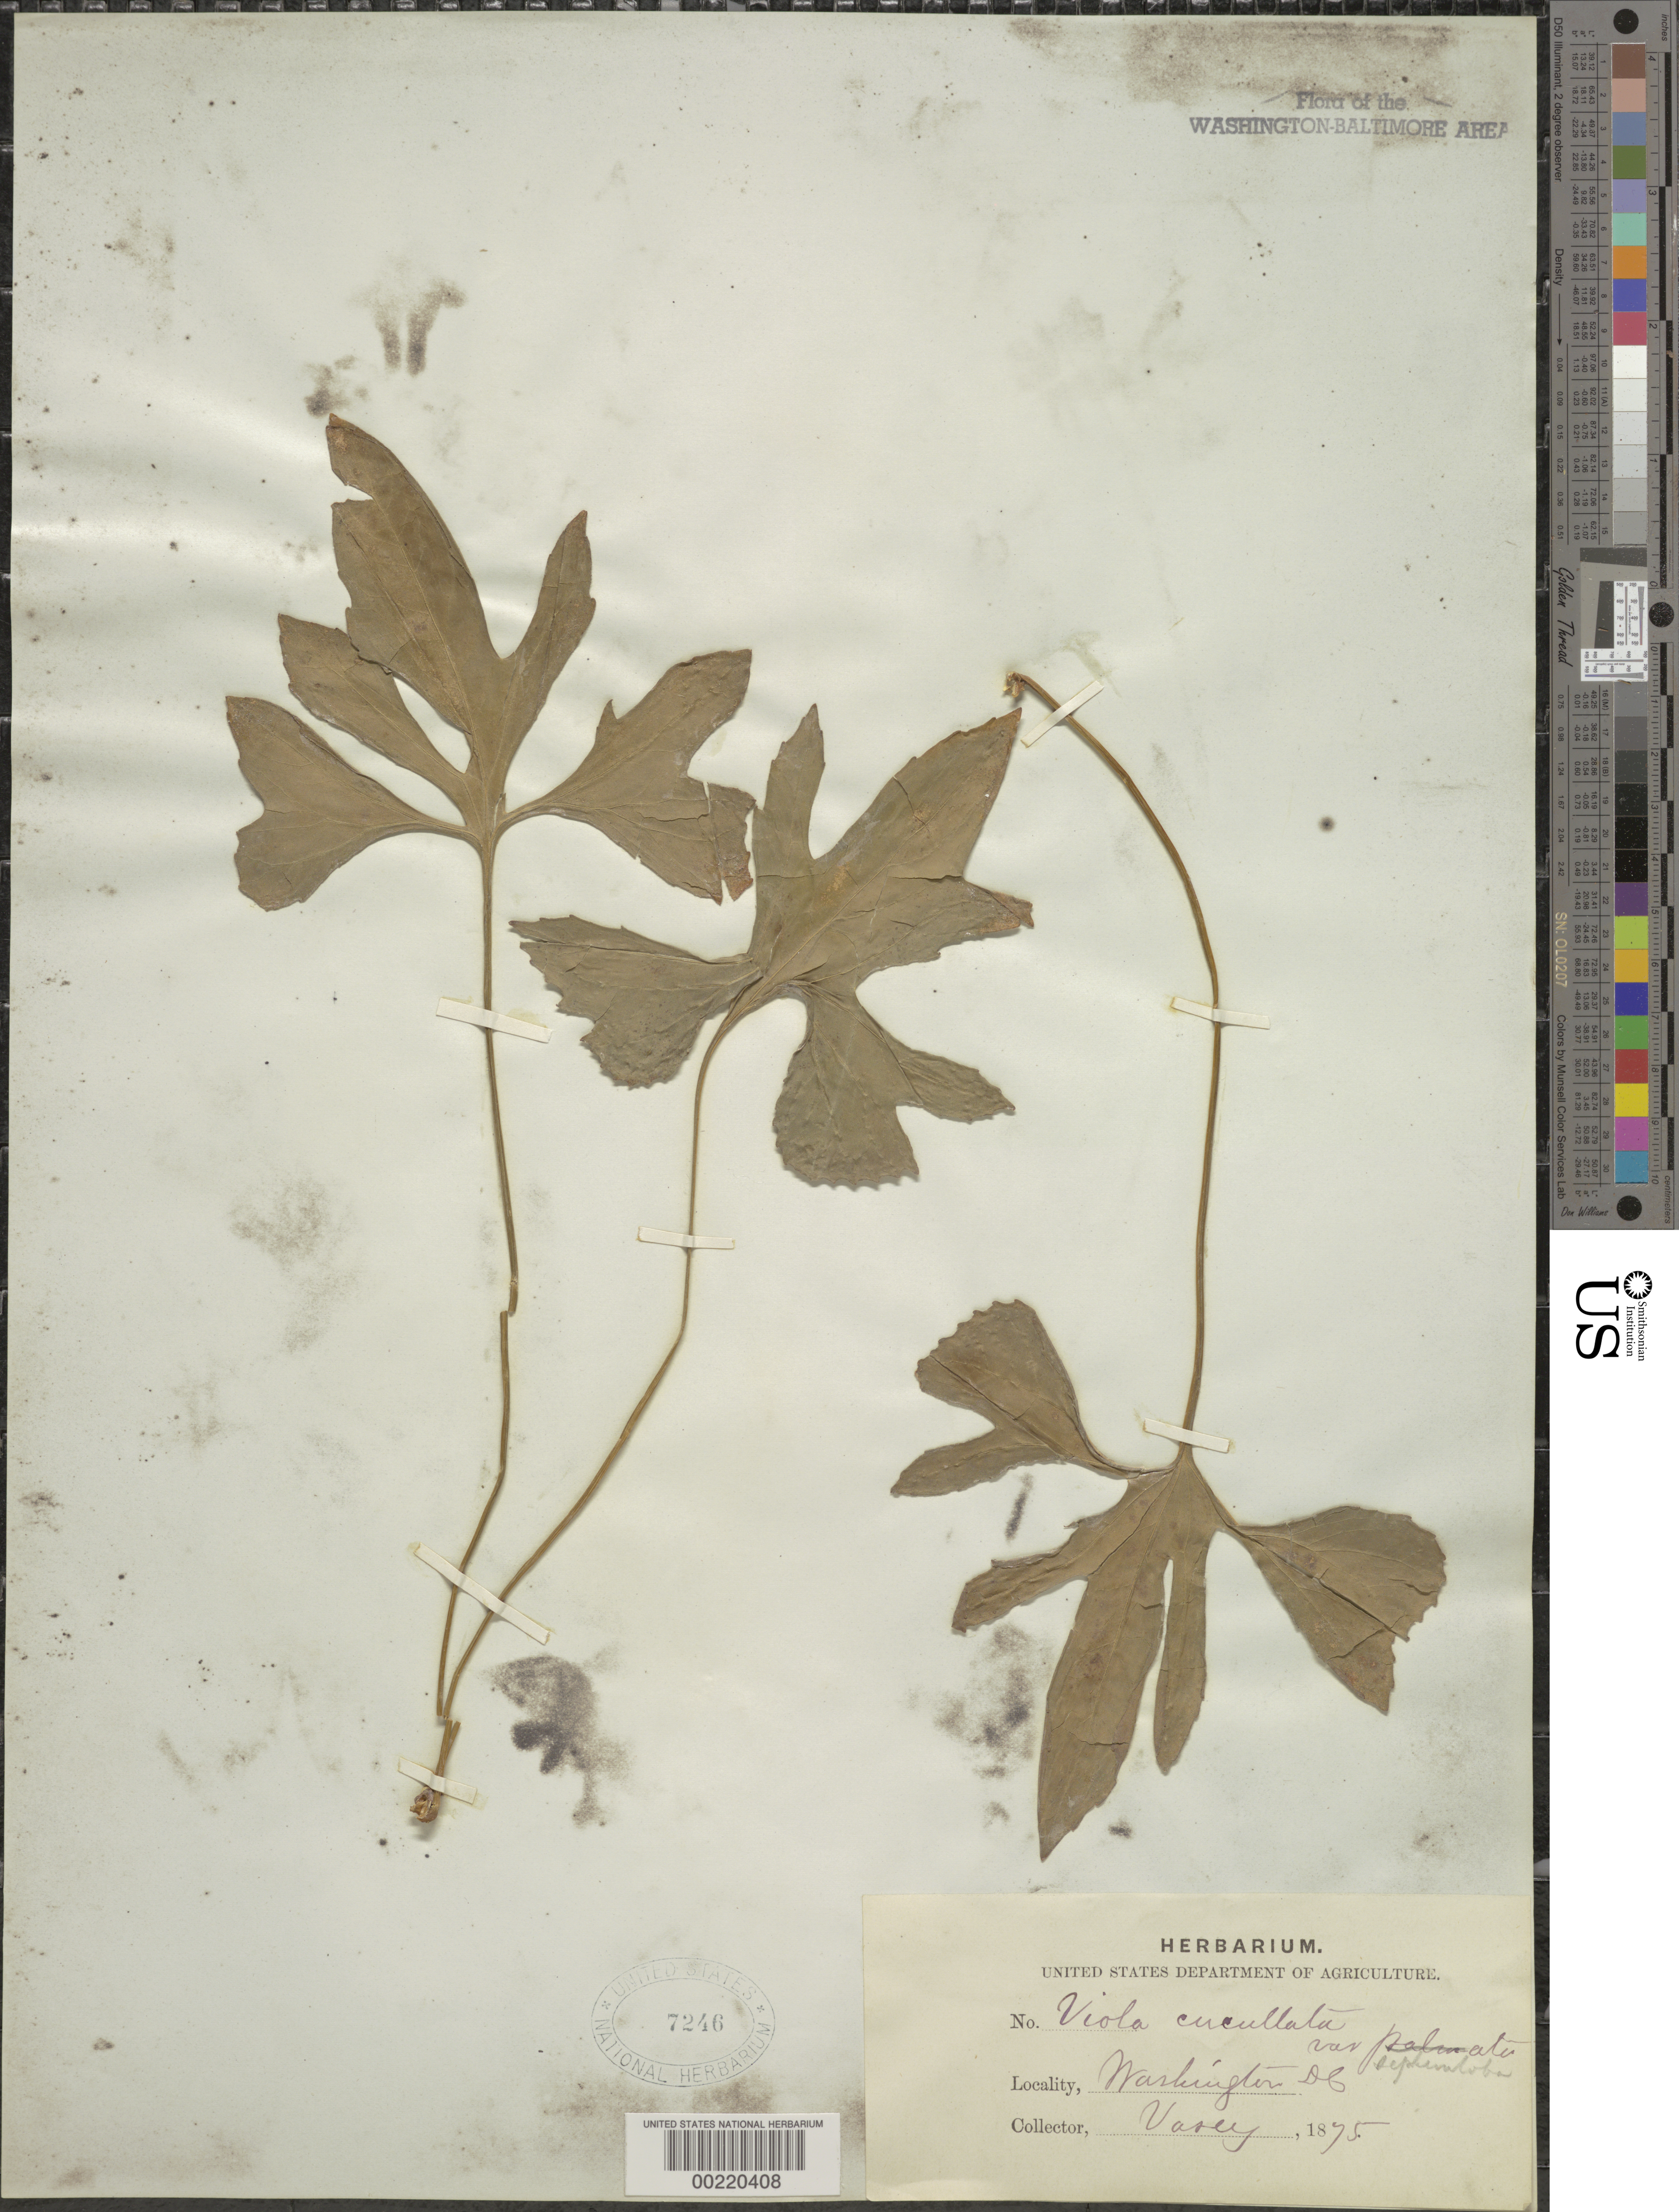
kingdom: Plantae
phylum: Tracheophyta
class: Magnoliopsida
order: Malpighiales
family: Violaceae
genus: Viola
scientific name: Viola palmata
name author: L.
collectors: G. Vasey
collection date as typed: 1875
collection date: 1875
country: United States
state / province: District of Columbia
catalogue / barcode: US 7246